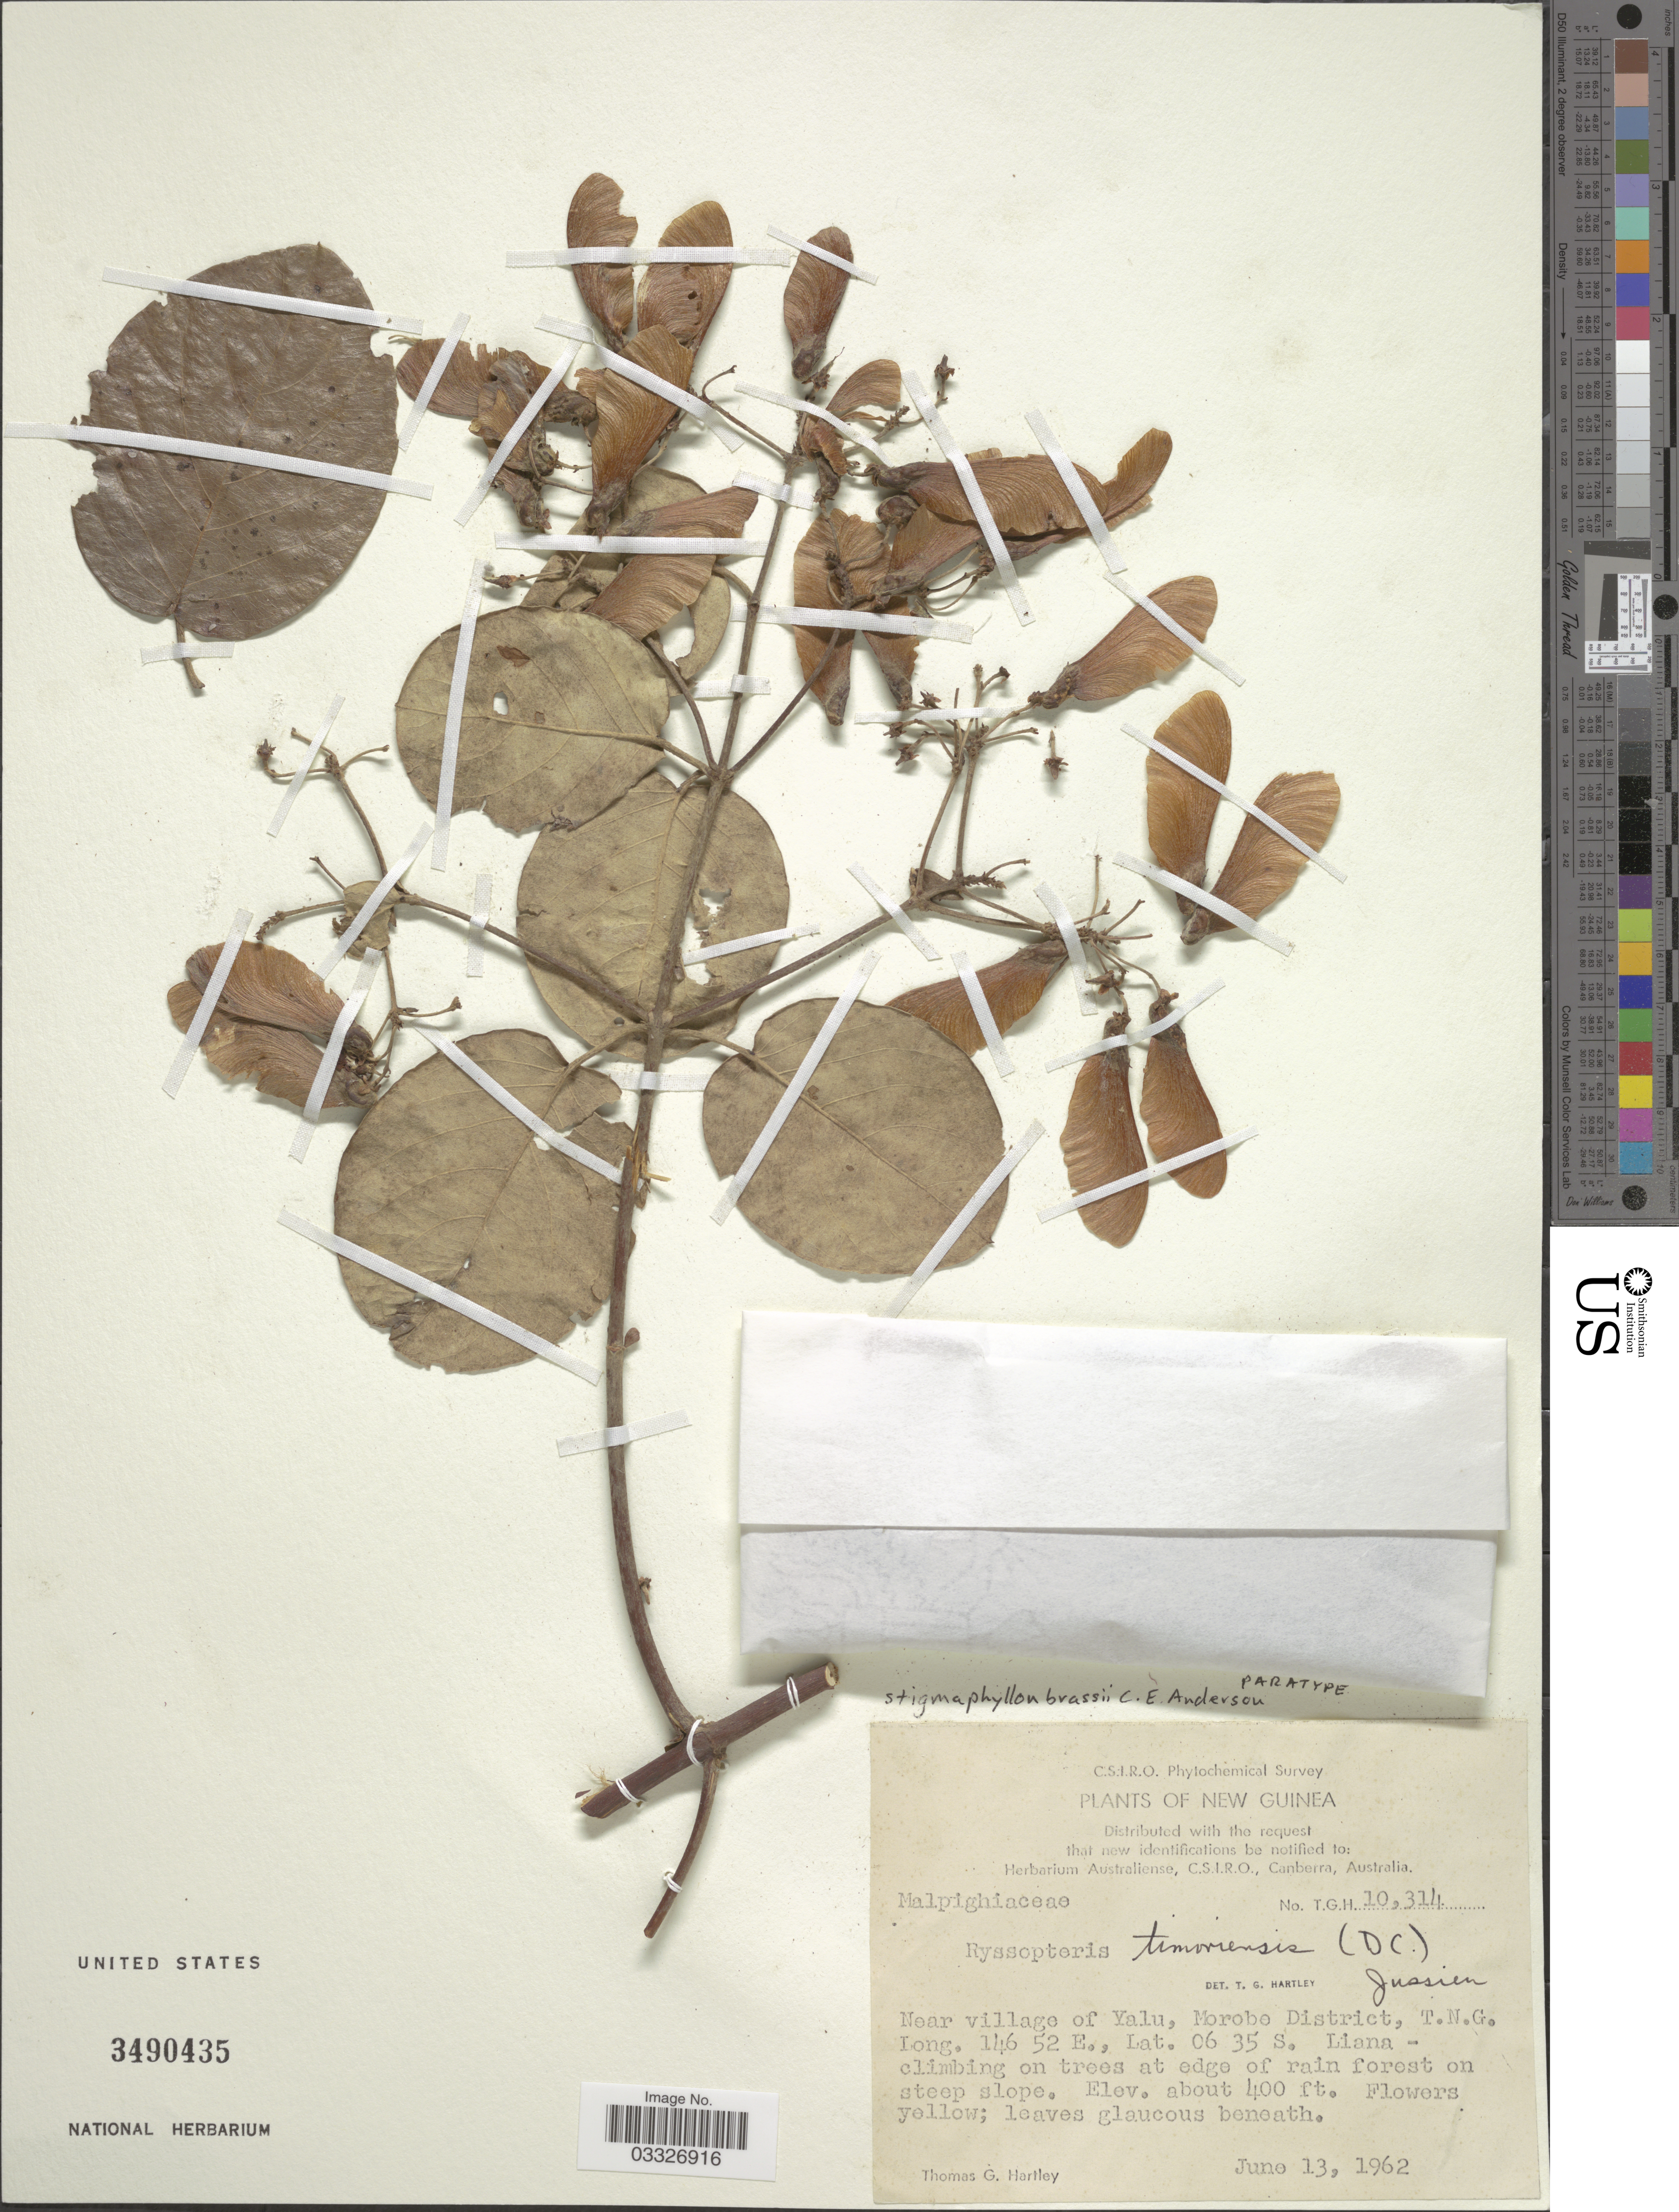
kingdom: Plantae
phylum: Tracheophyta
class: Magnoliopsida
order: Malpighiales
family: Malpighiaceae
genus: Stigmaphyllon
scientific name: Stigmaphyllon brassii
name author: C.E. Anderson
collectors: T. G. Hartley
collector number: T.G.H.10314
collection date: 1962-06-13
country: Papua New Guinea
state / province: Morobe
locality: New Guinea. Near village of Yalu, Morobe District, T.N.G.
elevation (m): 122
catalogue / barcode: US 3490435